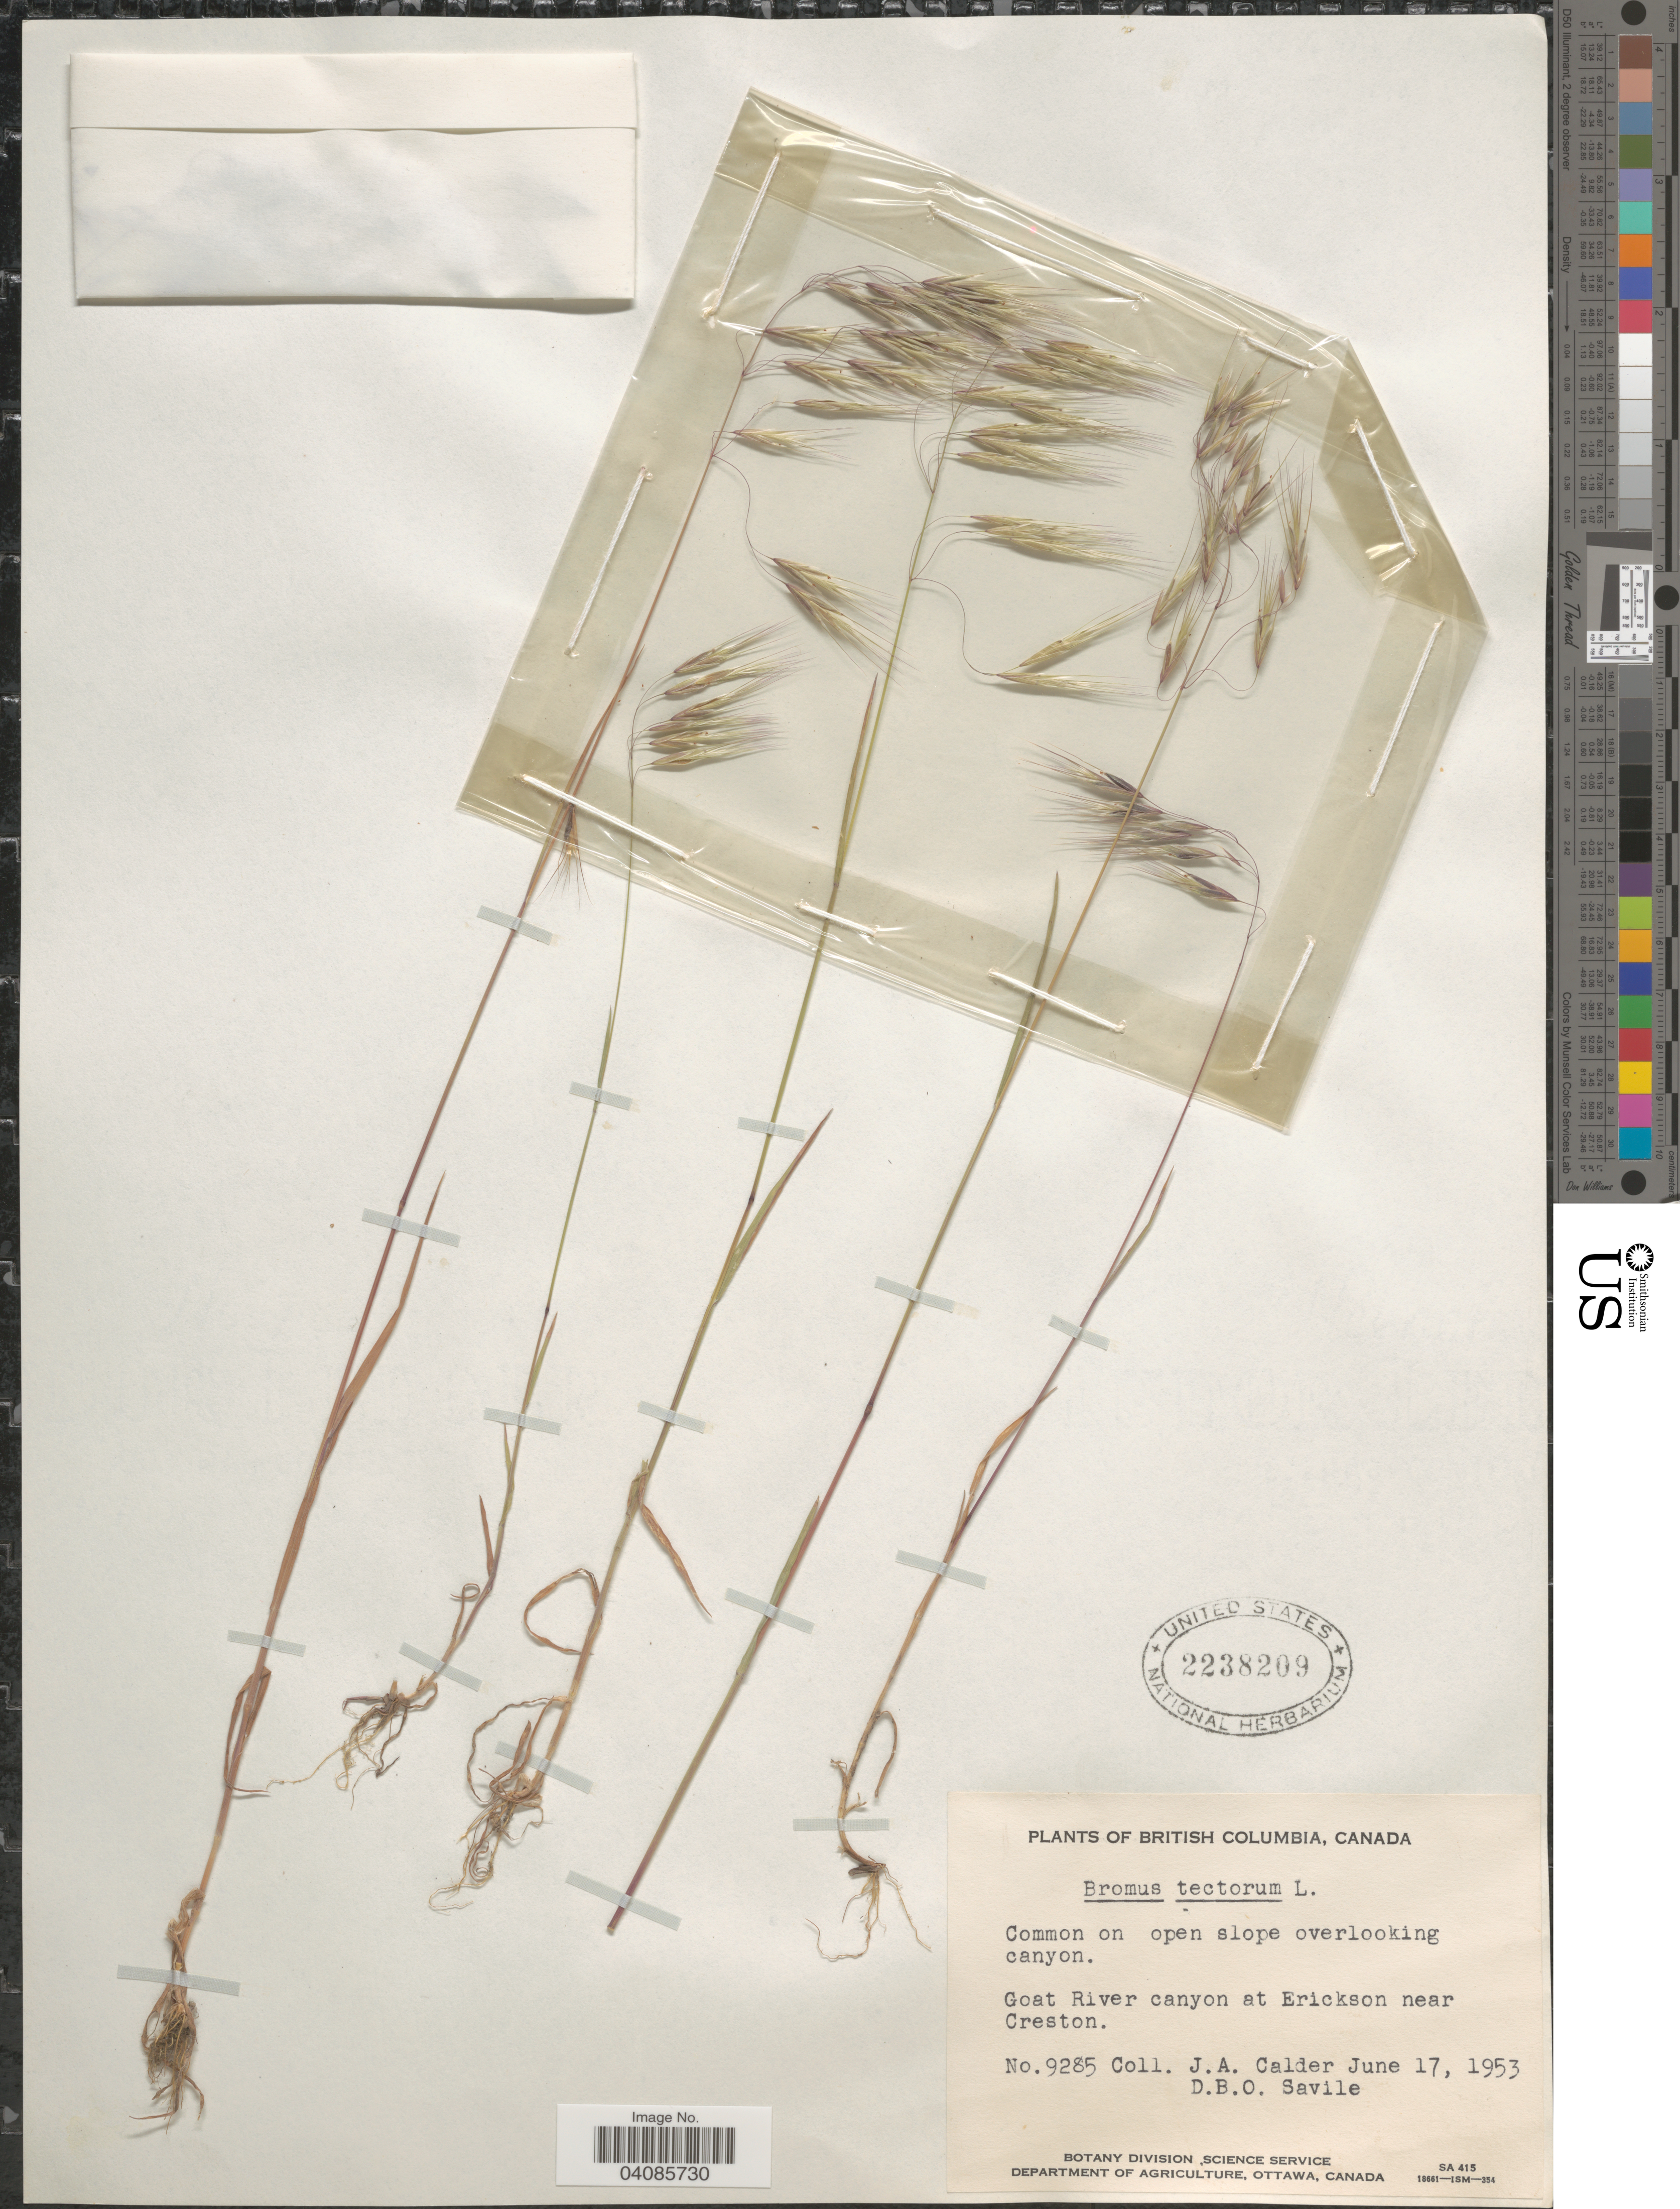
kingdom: Plantae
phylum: Tracheophyta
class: Liliopsida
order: Poales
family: Poaceae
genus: Bromus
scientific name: Bromus tectorum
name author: L.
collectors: J. A. Calder & D. Savile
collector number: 9285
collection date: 1953-06-17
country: Canada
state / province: British Columbia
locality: Common on slope overlooking canyon. Goat River canyon at Erickson near Creston.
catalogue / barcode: US 2238209